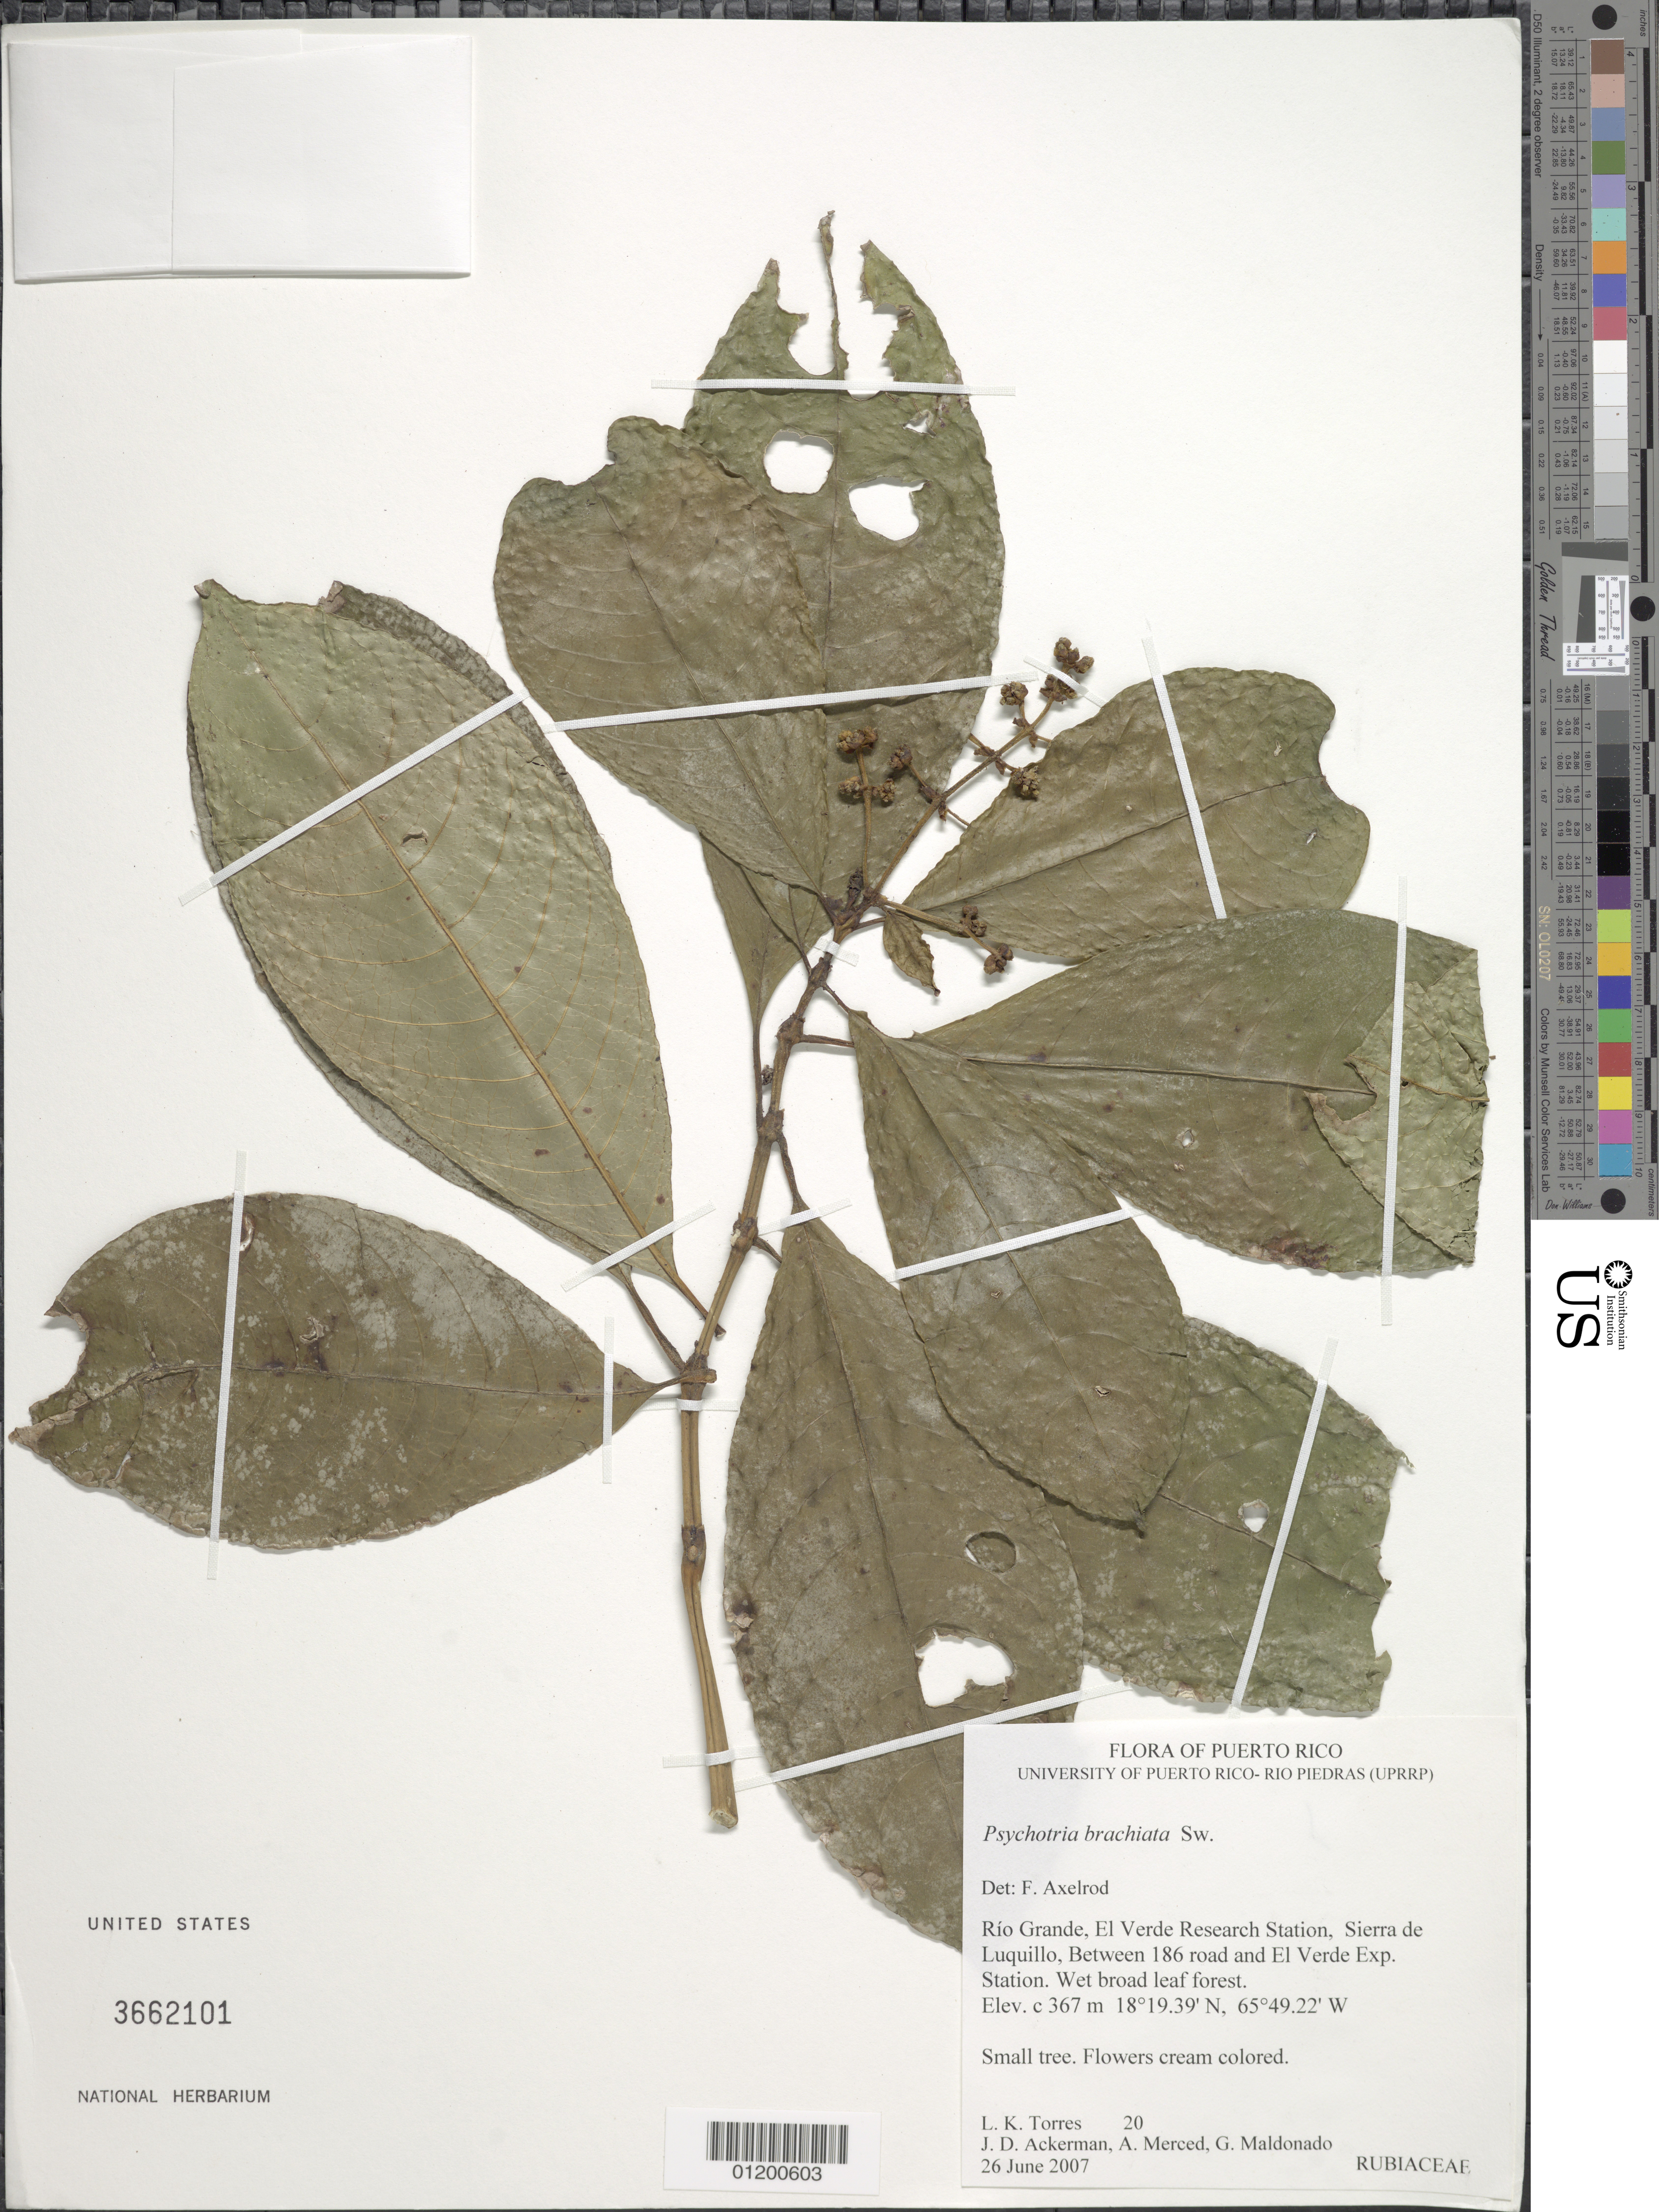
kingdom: Plantae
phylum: Tracheophyta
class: Magnoliopsida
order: Gentianales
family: Rubiaceae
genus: Psychotria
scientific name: Psychotria brachiata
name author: Sw.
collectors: L. Torres, J. D. Ackerman, A. Merced Alejandro & Maldonado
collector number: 20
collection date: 2007-06-26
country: Puerto Rico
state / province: Río Grande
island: Puerto Rico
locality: El Verde Research Station, Sierra de Luquillo, between 186 road and El Verde Exp. Station.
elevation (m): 367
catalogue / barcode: US 3662101